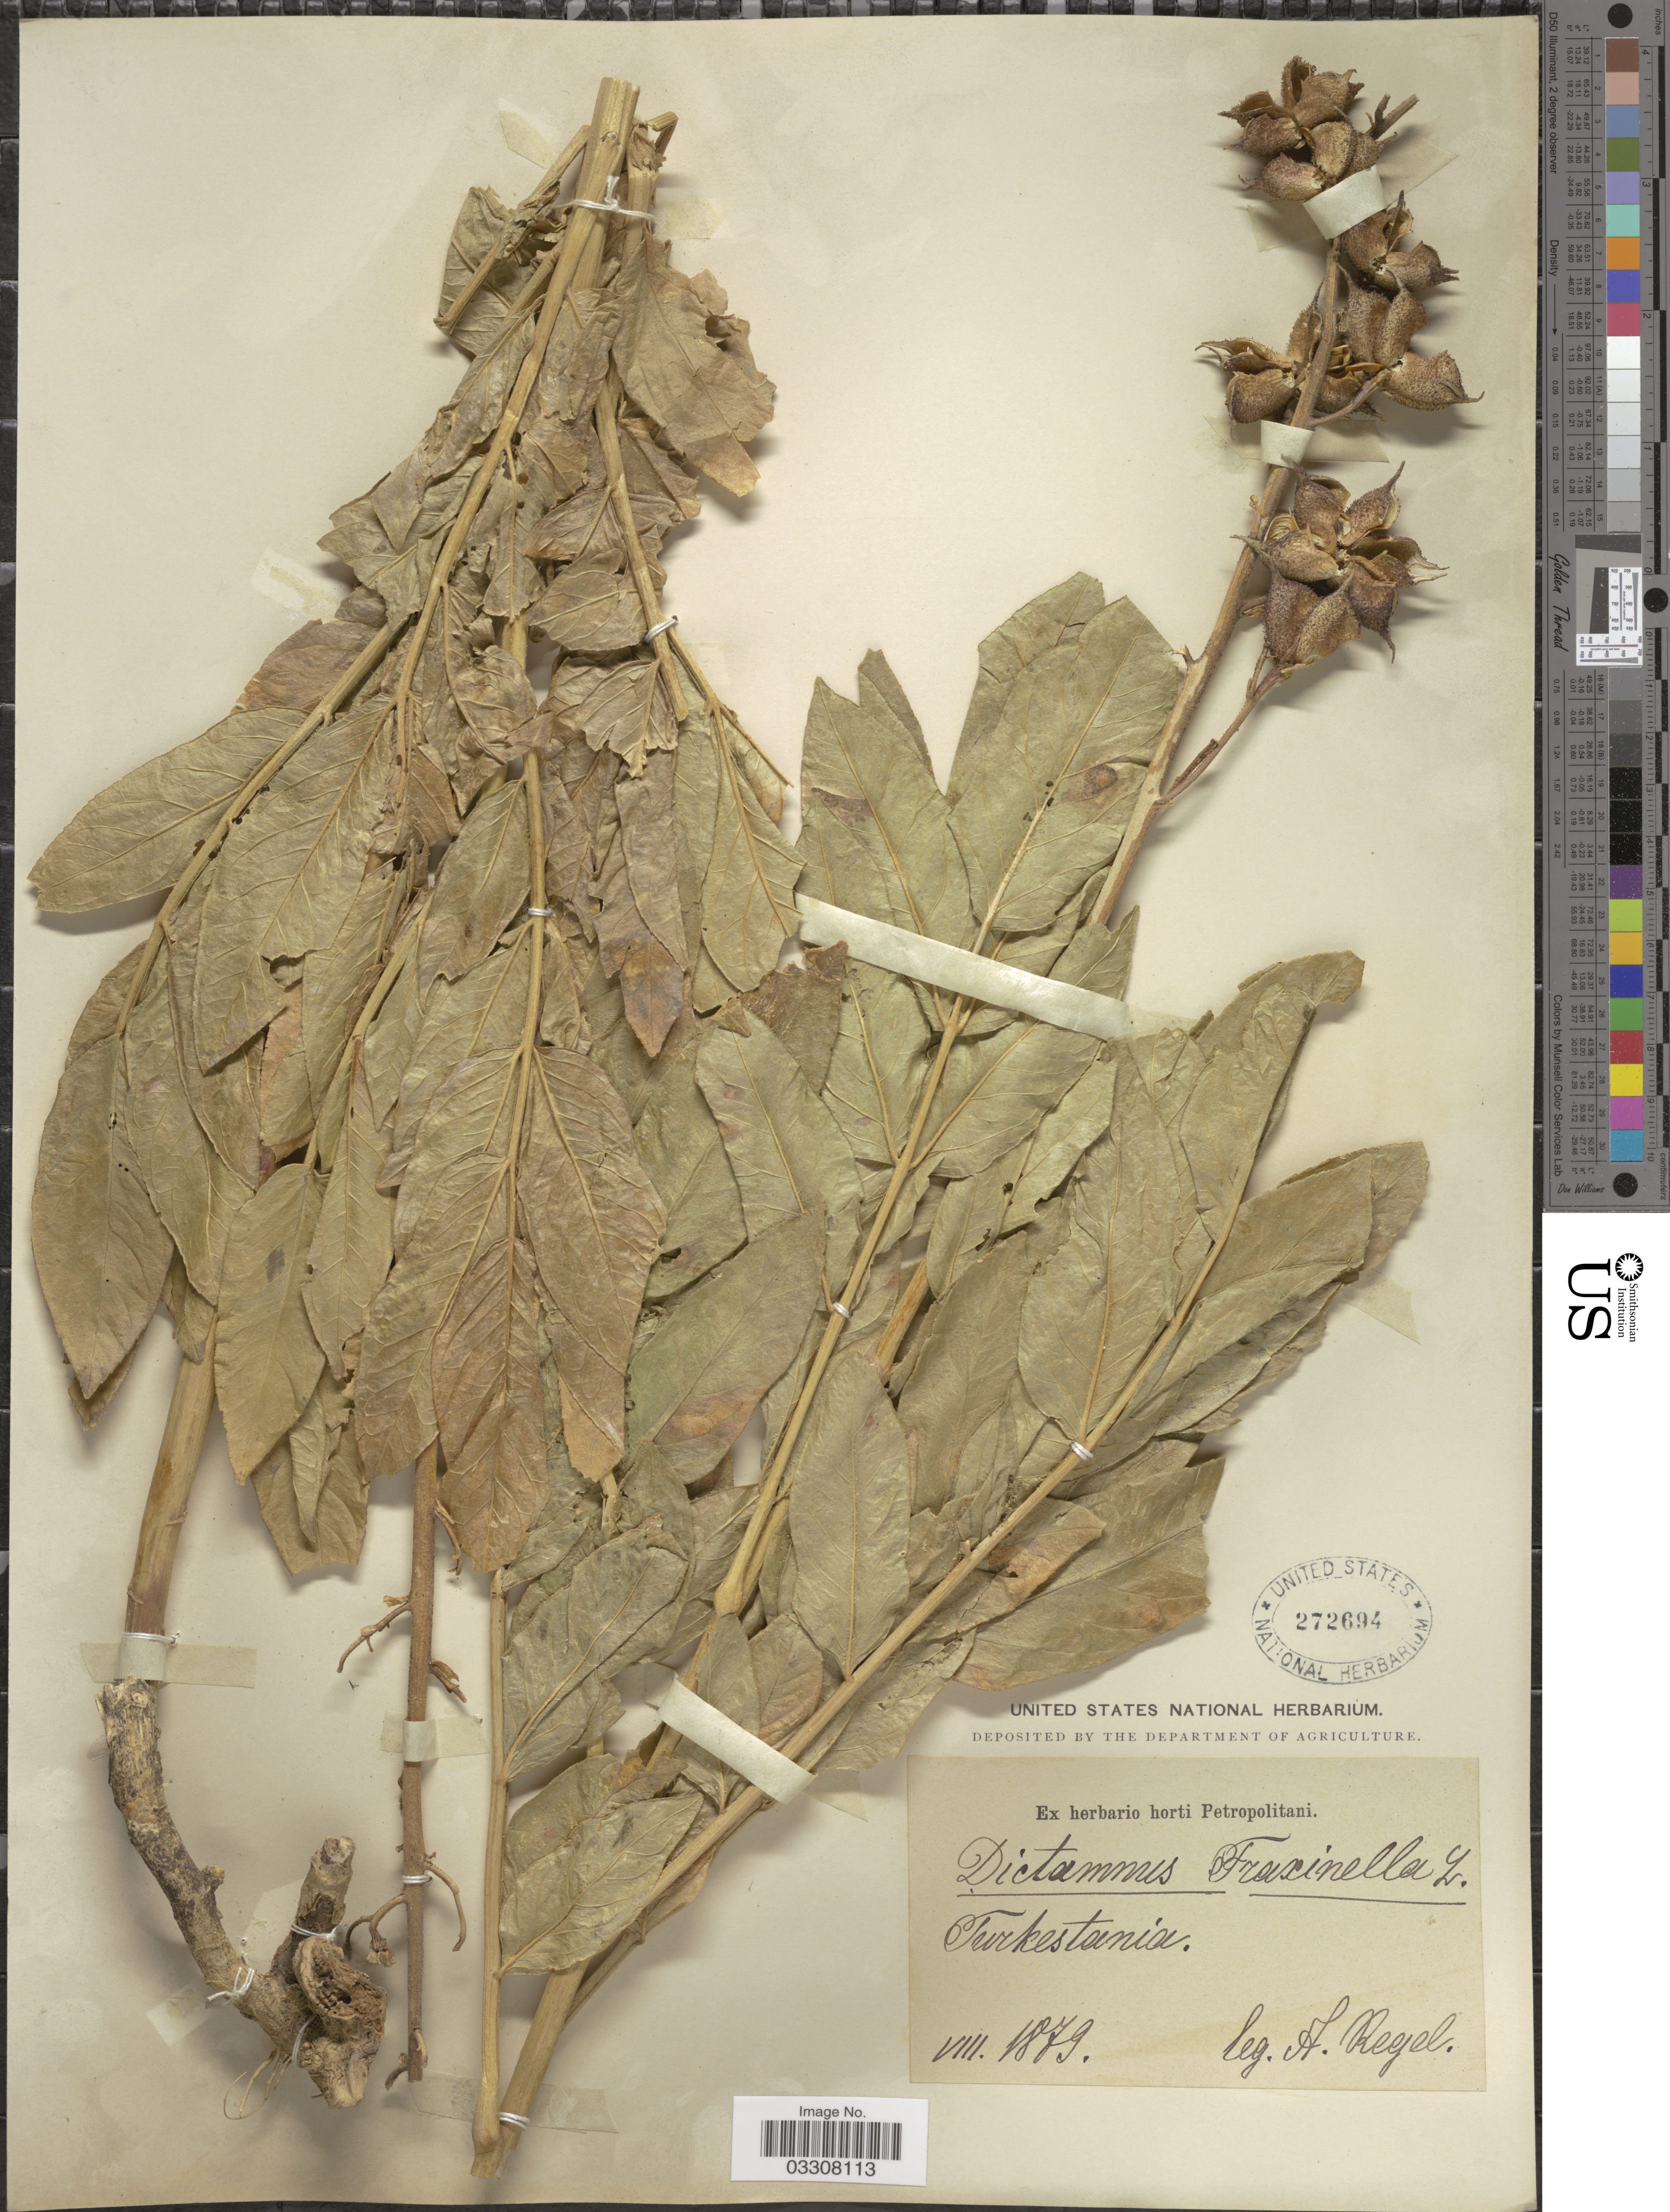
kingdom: Plantae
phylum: Tracheophyta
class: Magnoliopsida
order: Sapindales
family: Rutaceae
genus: Dictamnus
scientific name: Dictamnus albus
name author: L.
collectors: A. Regel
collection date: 1879-08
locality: Turkestania.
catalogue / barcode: US 272694